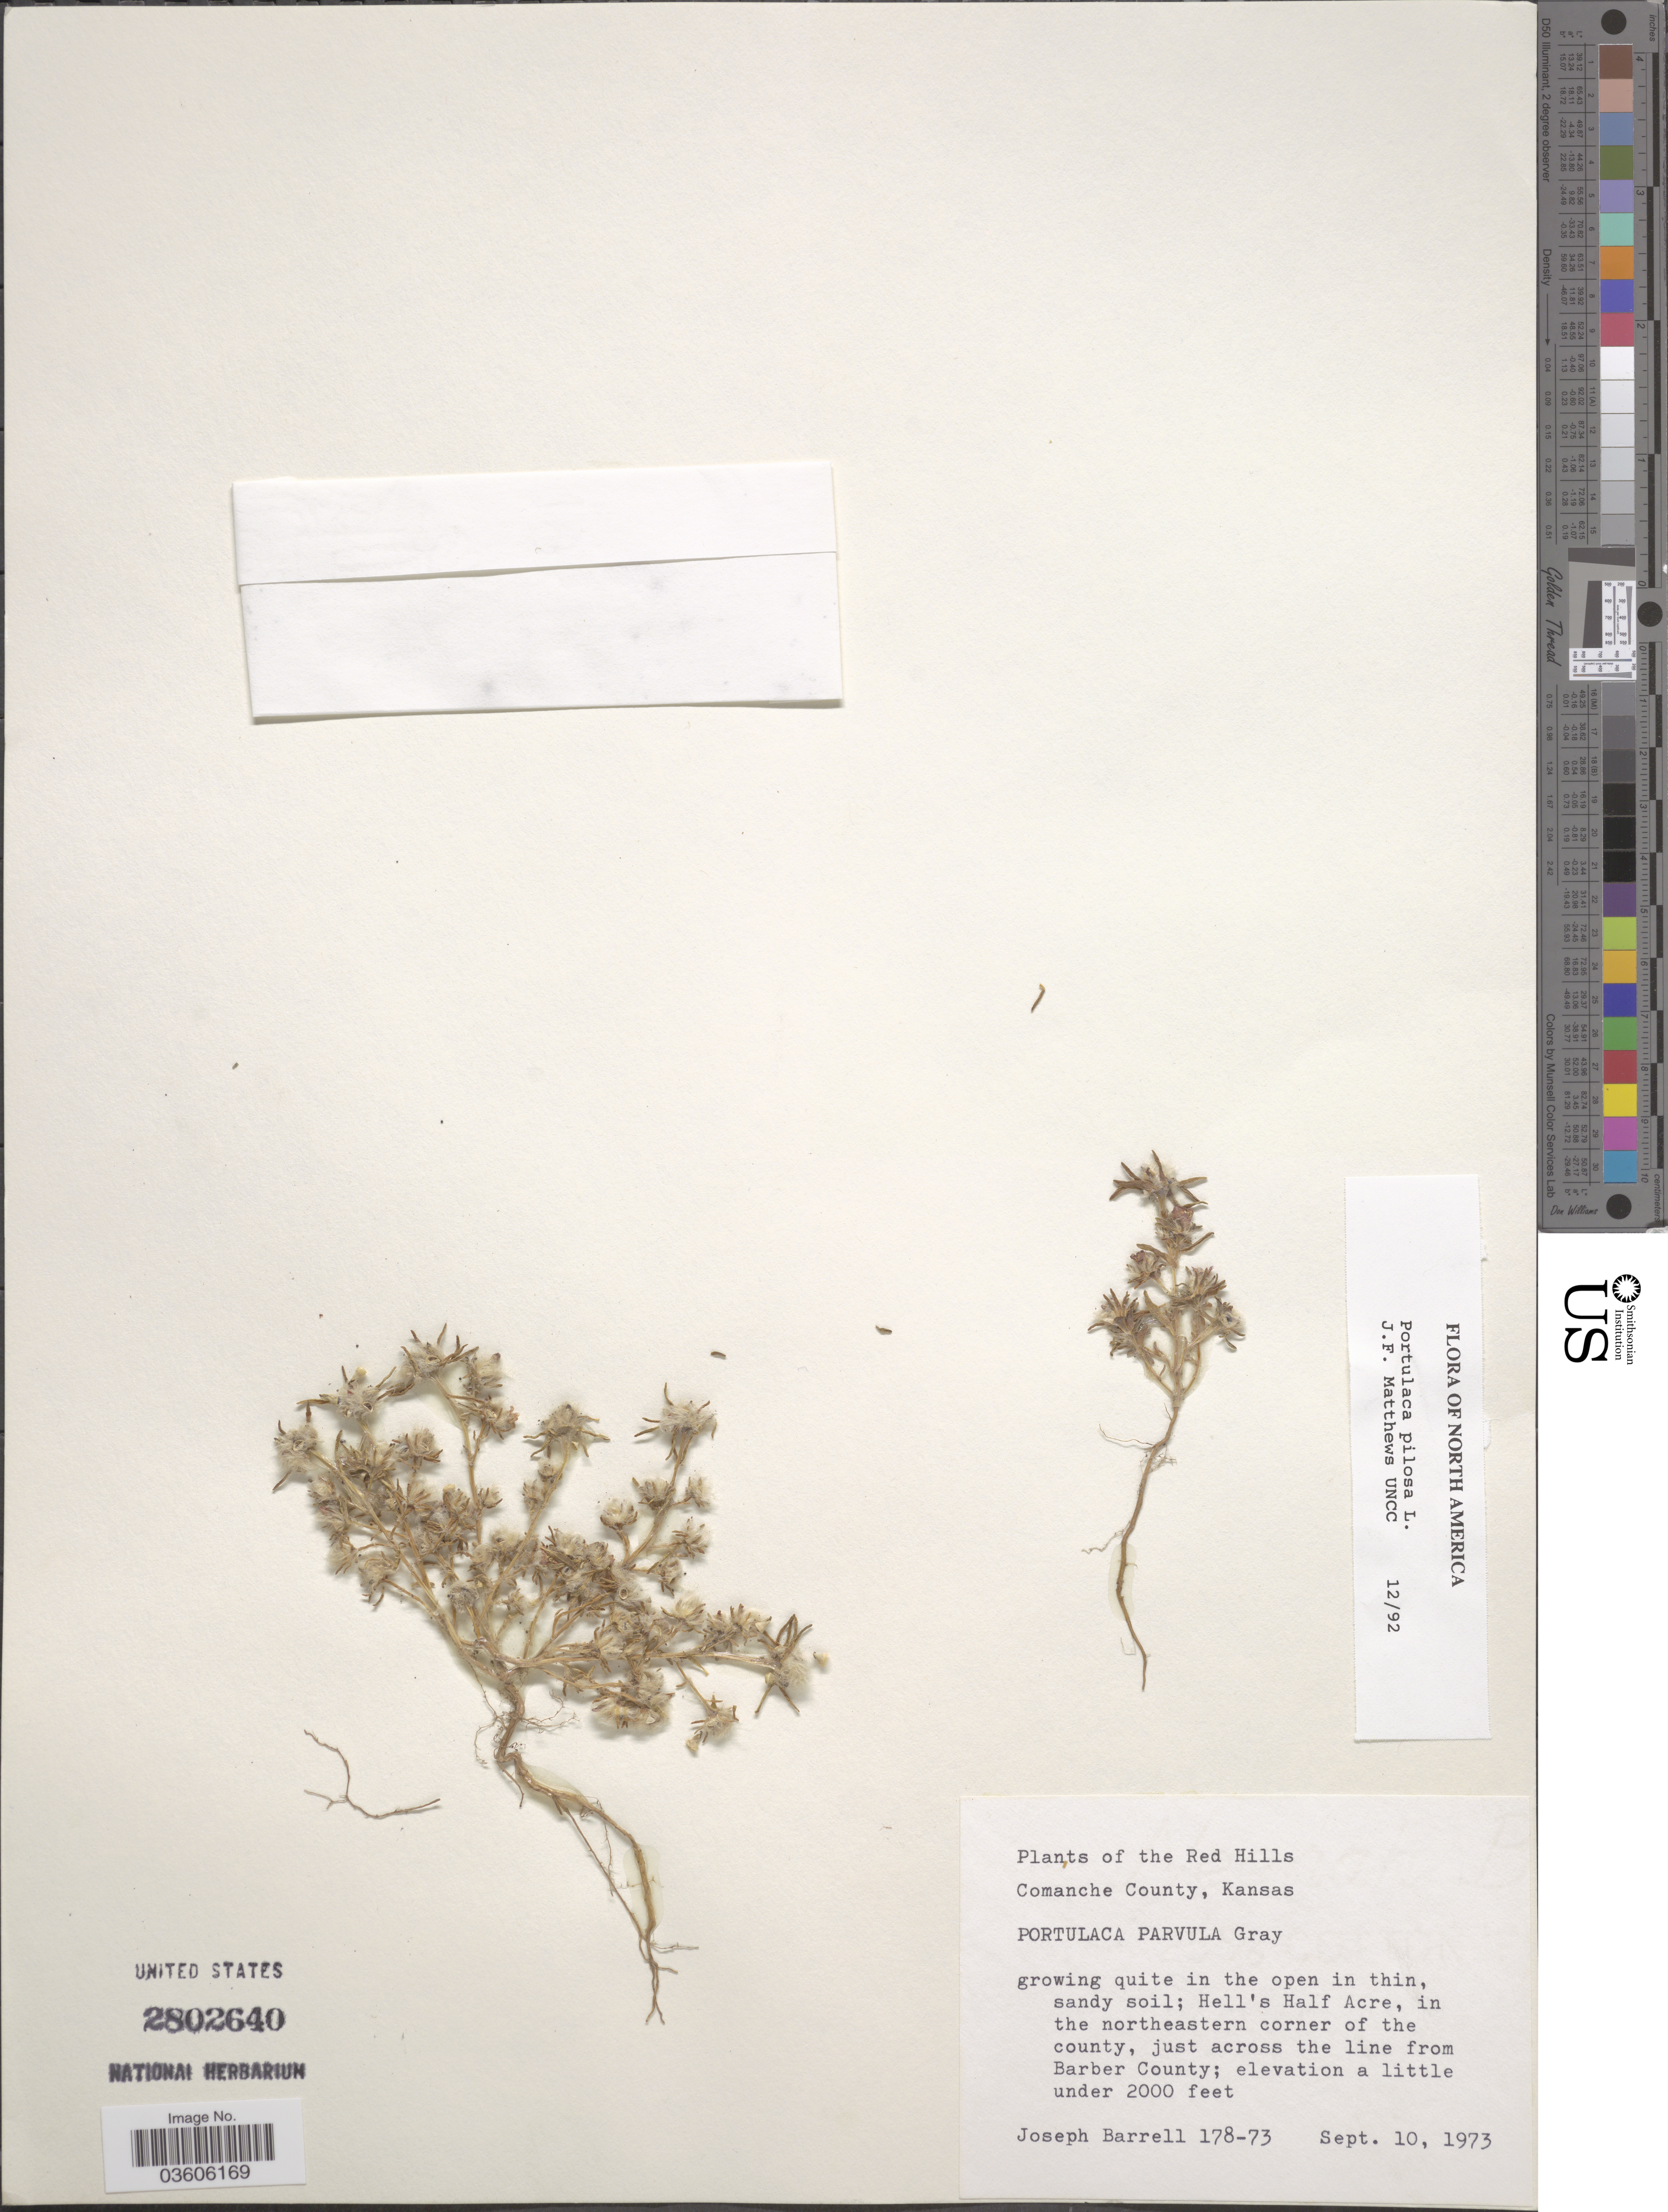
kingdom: Plantae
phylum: Tracheophyta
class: Magnoliopsida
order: Caryophyllales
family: Portulacaceae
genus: Portulaca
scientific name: Portulaca pilosa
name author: L.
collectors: J. Barrell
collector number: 178-73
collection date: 1973-09-10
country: United States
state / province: Kansas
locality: The Red HIlls. Comanche County. Hell's Half Acre, in the northeastern corner of the county, just across the line from Barber County.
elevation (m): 610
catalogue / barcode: US 2802640